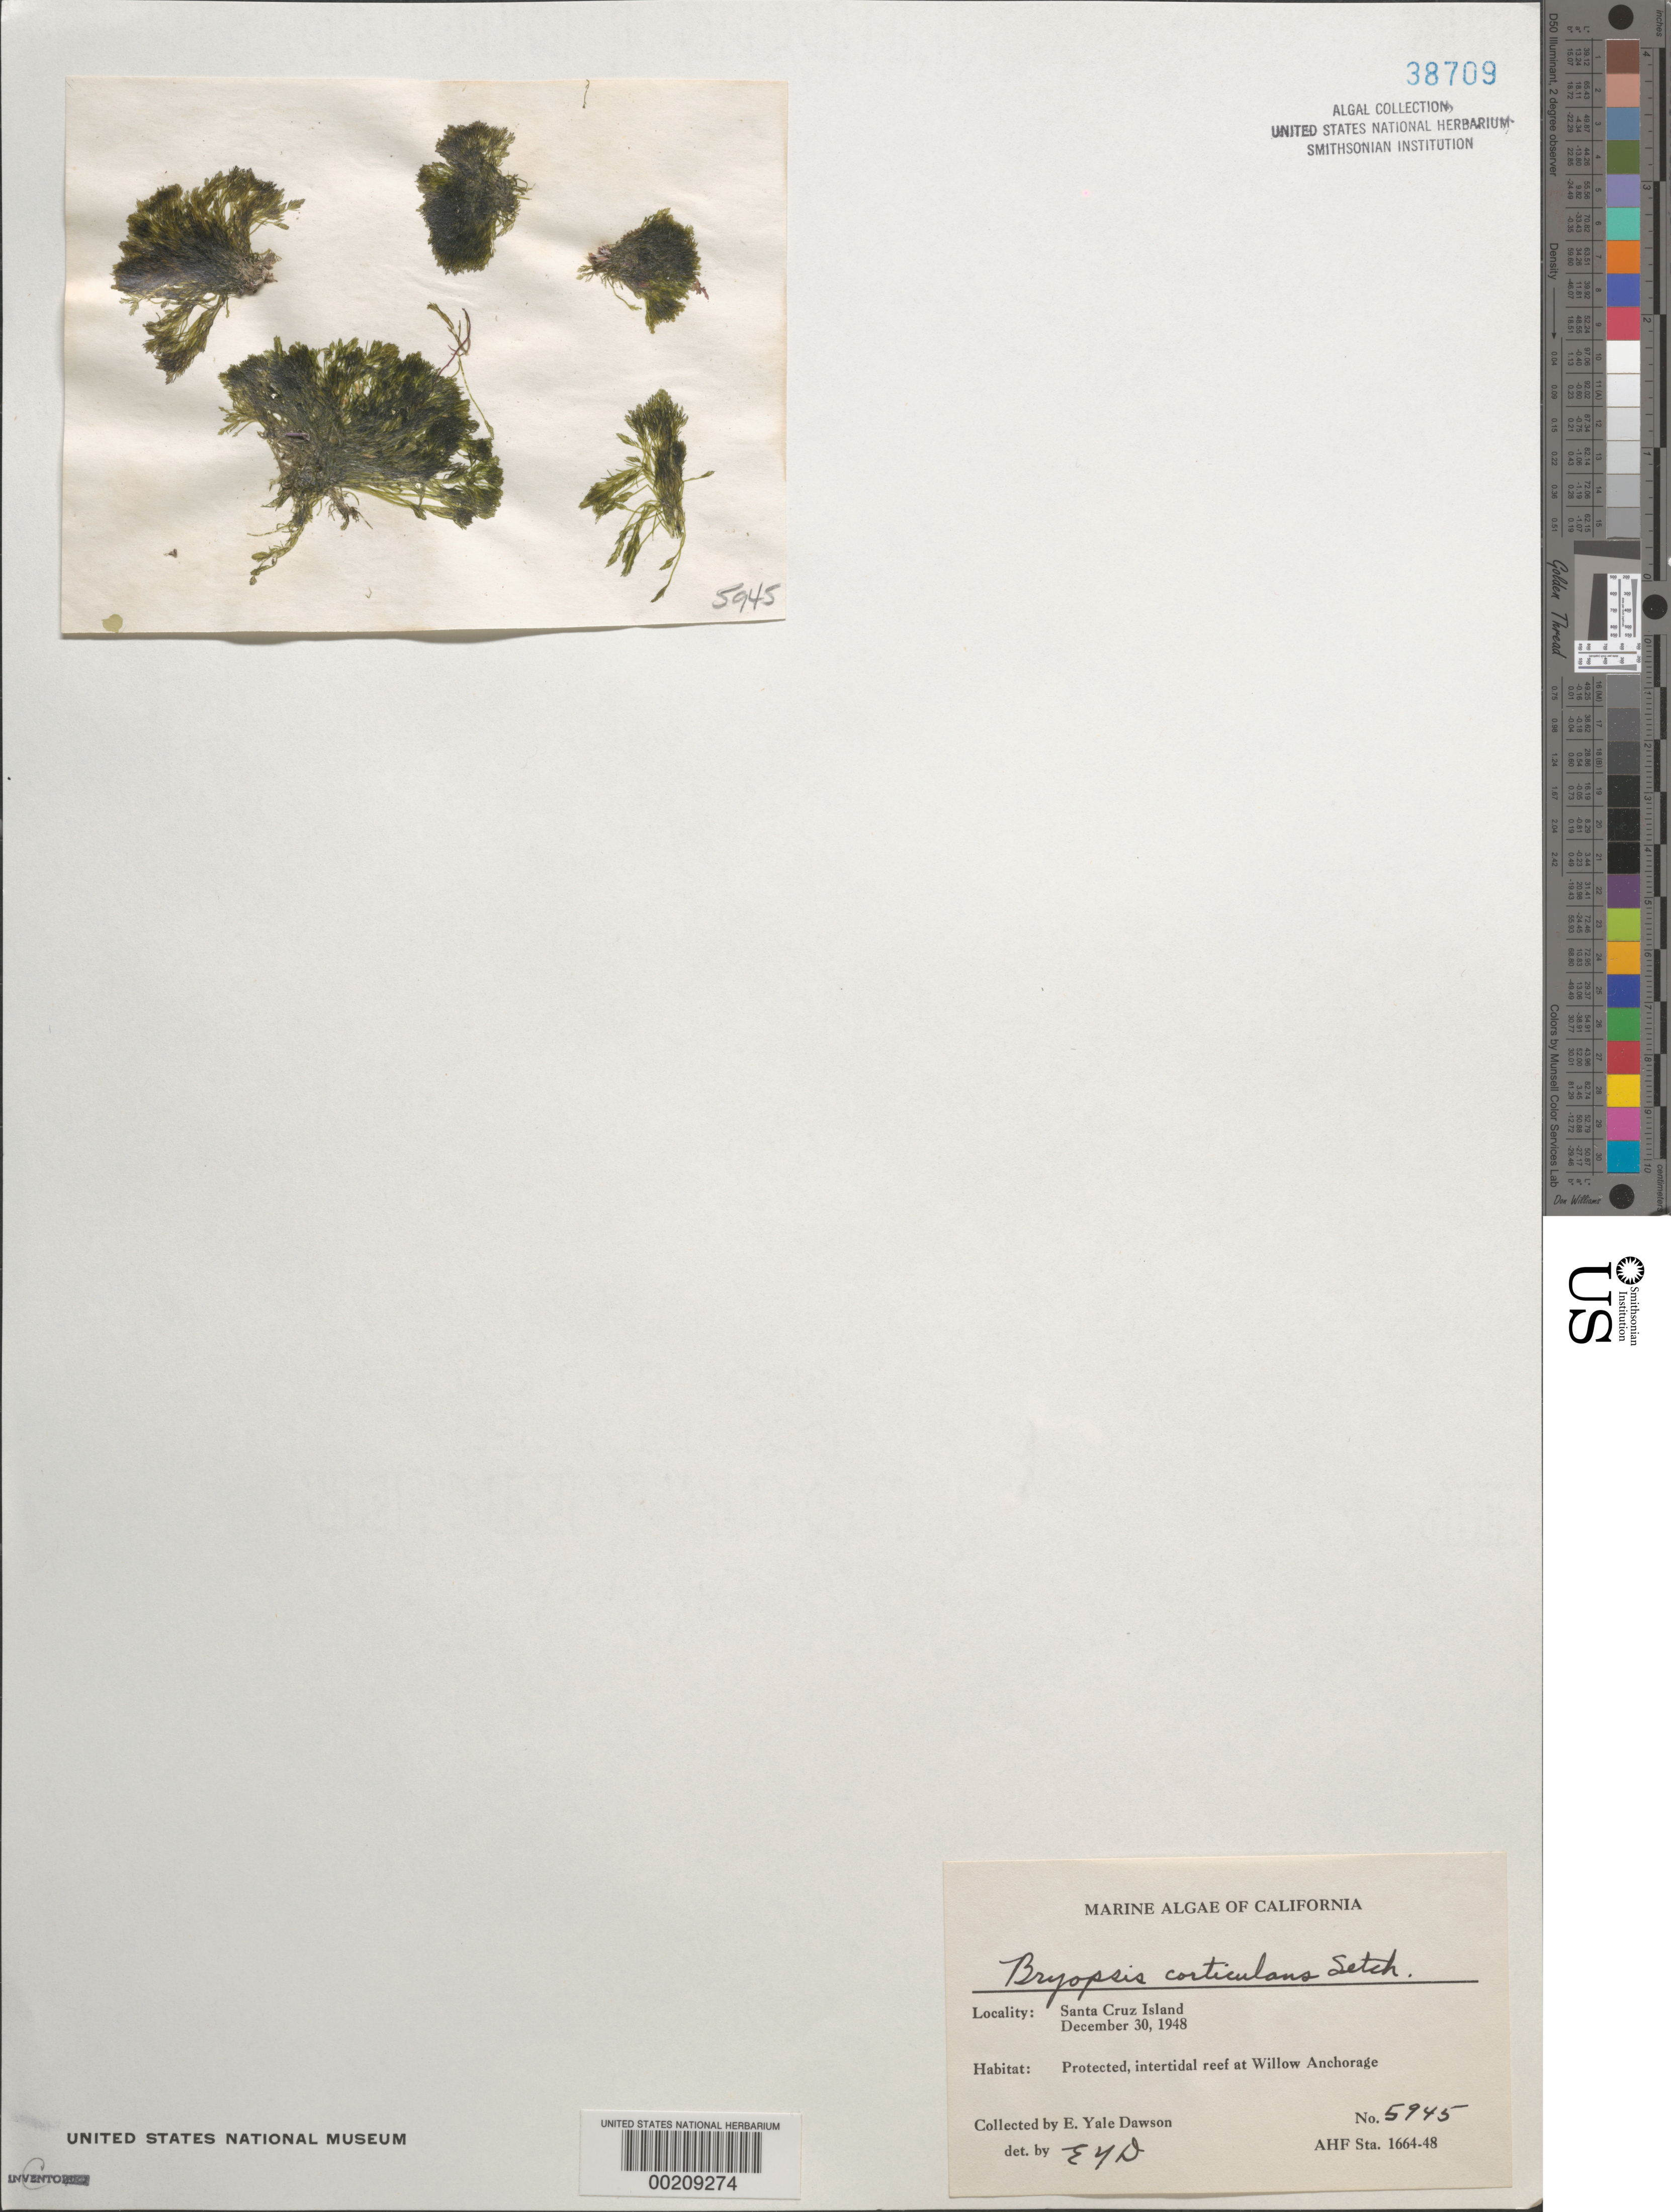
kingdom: Plantae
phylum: Chlorophyta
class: Ulvophyceae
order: Bryopsidales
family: Bryopsidaceae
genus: Bryopsis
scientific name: Bryopsis corticulans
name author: Setch. in Collins et al.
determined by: Dawson, E. Y.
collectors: E. Y. Dawson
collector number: EYD 5945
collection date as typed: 30 Dec 1948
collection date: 1948-12-30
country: United States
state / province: California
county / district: Santa Barbara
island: Santa Cruz Island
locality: Willow Anchorage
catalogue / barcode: US 38709